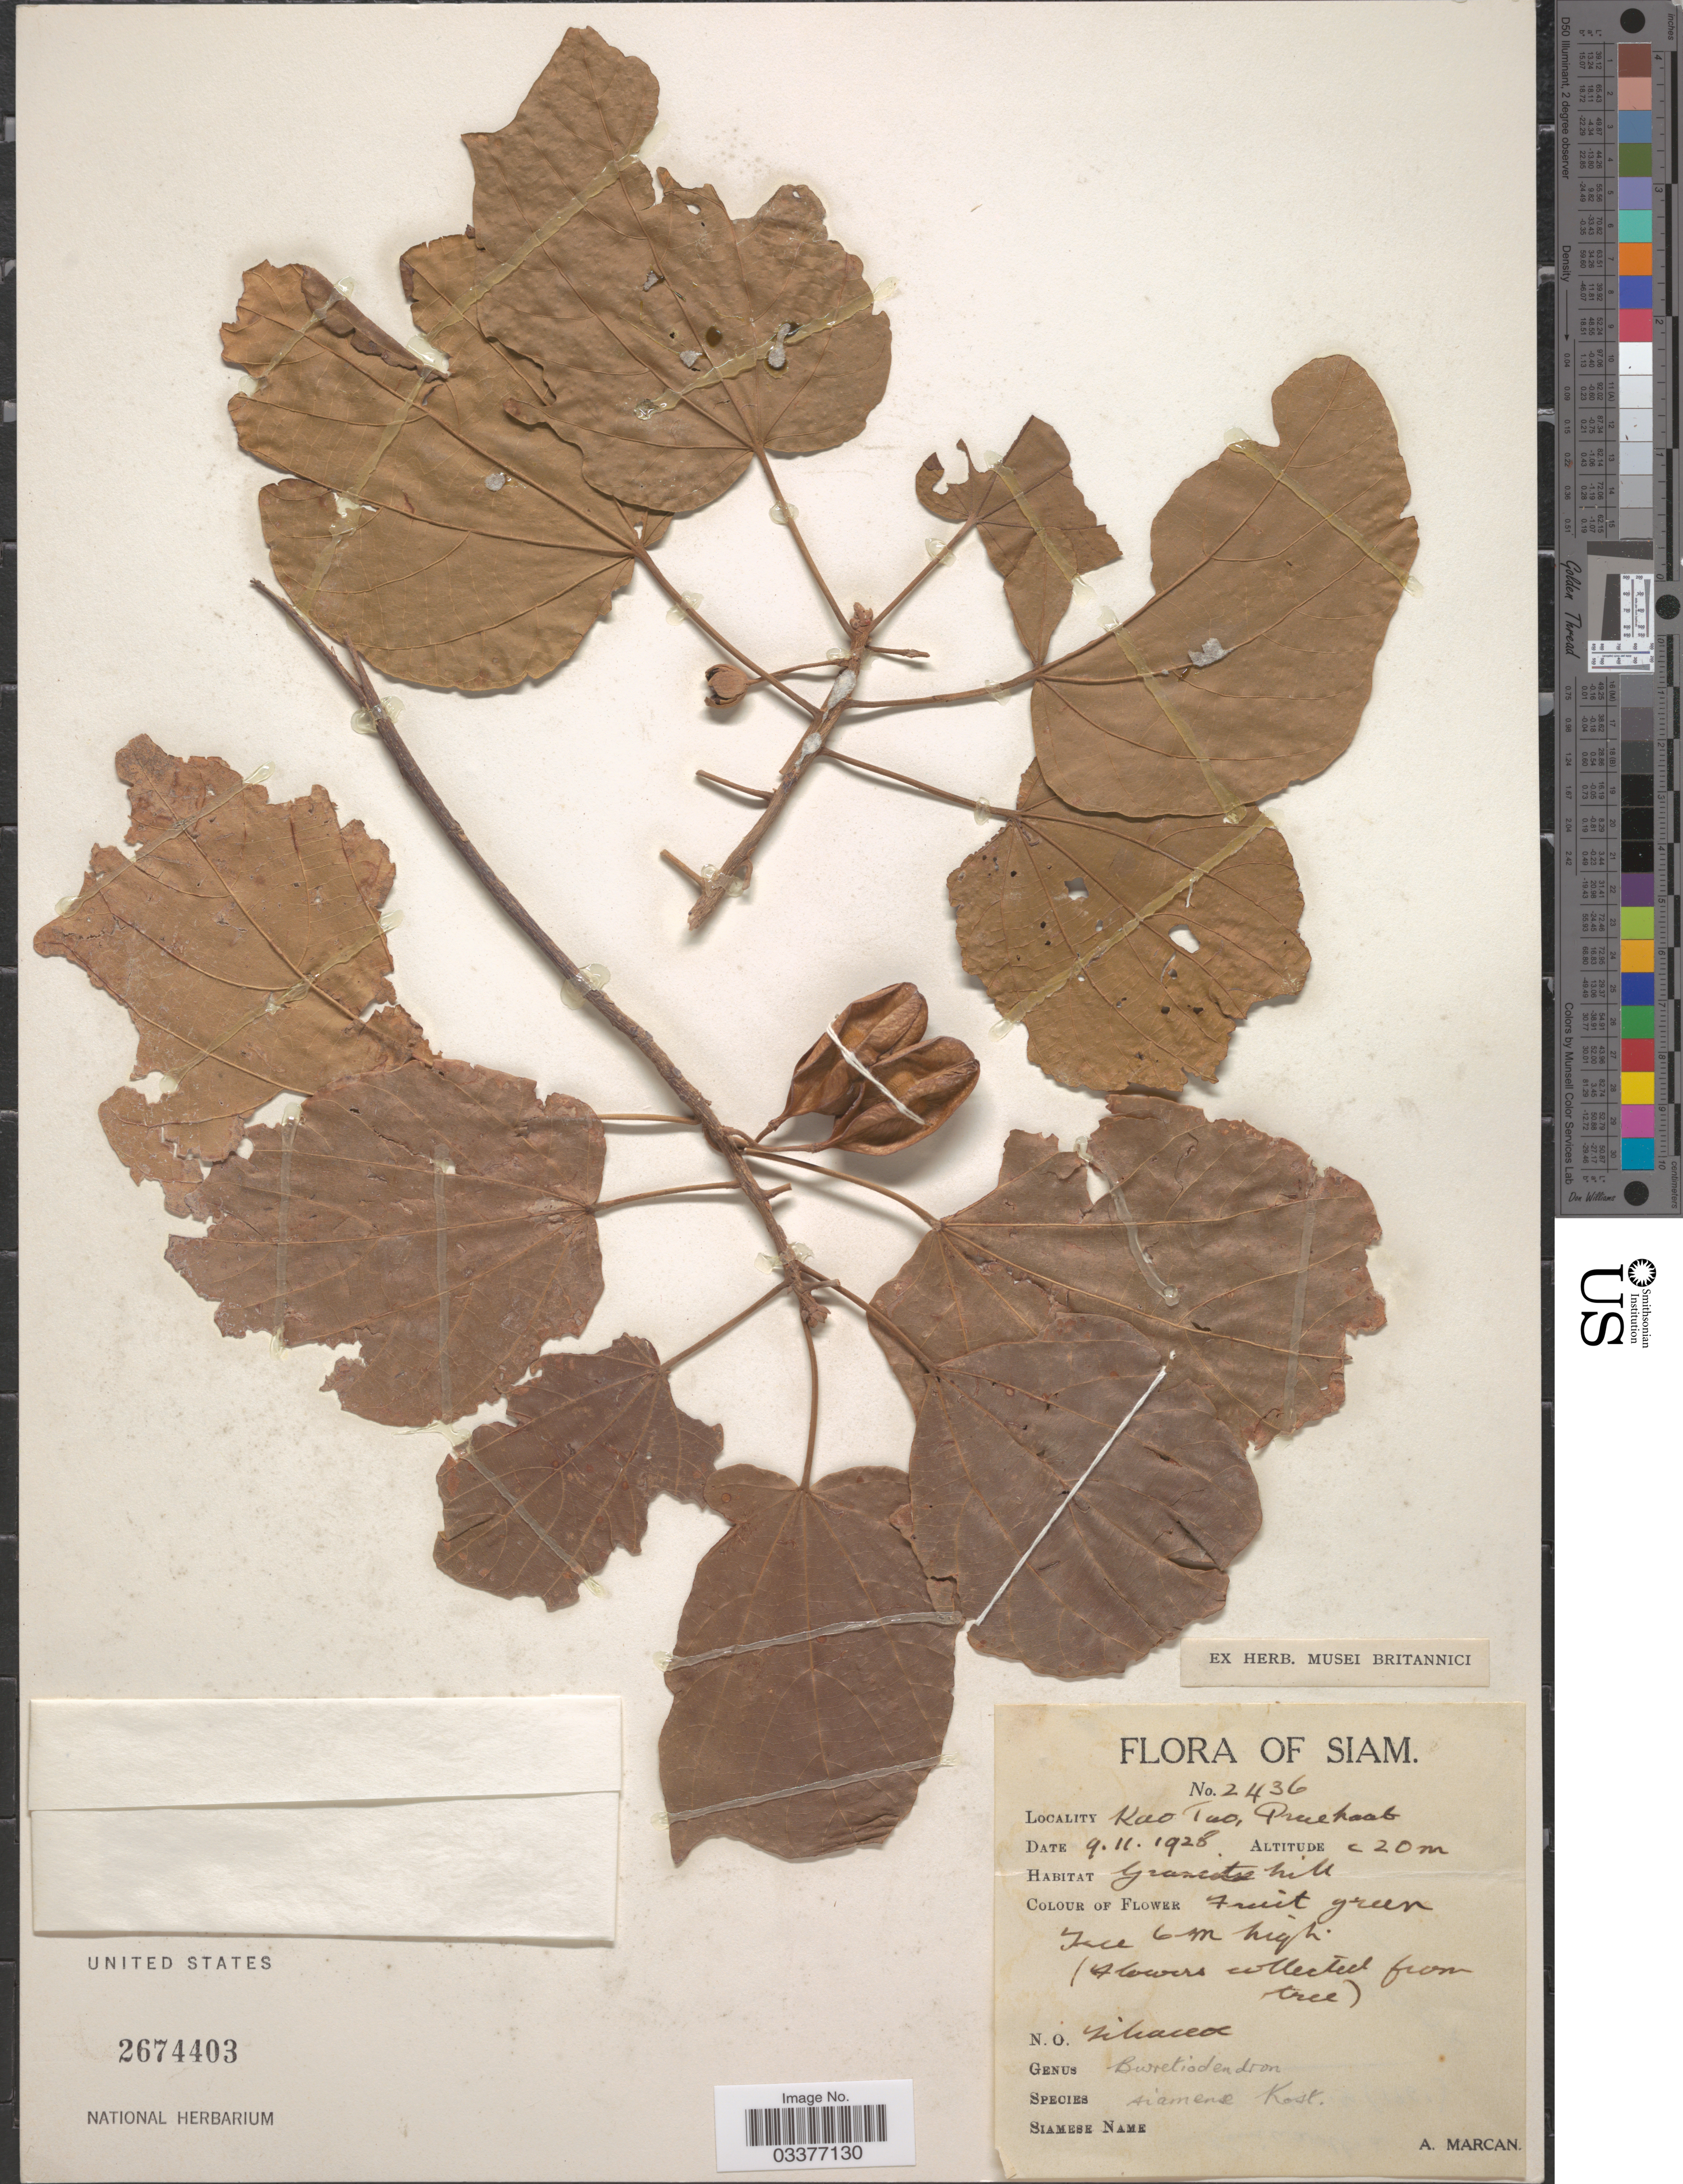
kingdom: Plantae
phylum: Tracheophyta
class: Magnoliopsida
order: Malvales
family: Malvaceae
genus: Burretiodendron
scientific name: Burretiodendron esquirolii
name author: (H. Lév.) Rehder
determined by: Dorr, L. J., (BOT), Smithsonian Institution - National Museum of Natural History (UNITED STATES)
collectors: A. Marcan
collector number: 2436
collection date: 1928-11-09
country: Thailand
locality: Siam. Kao Tao, Pruehaab [interpreted].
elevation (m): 20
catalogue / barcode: US 2674403